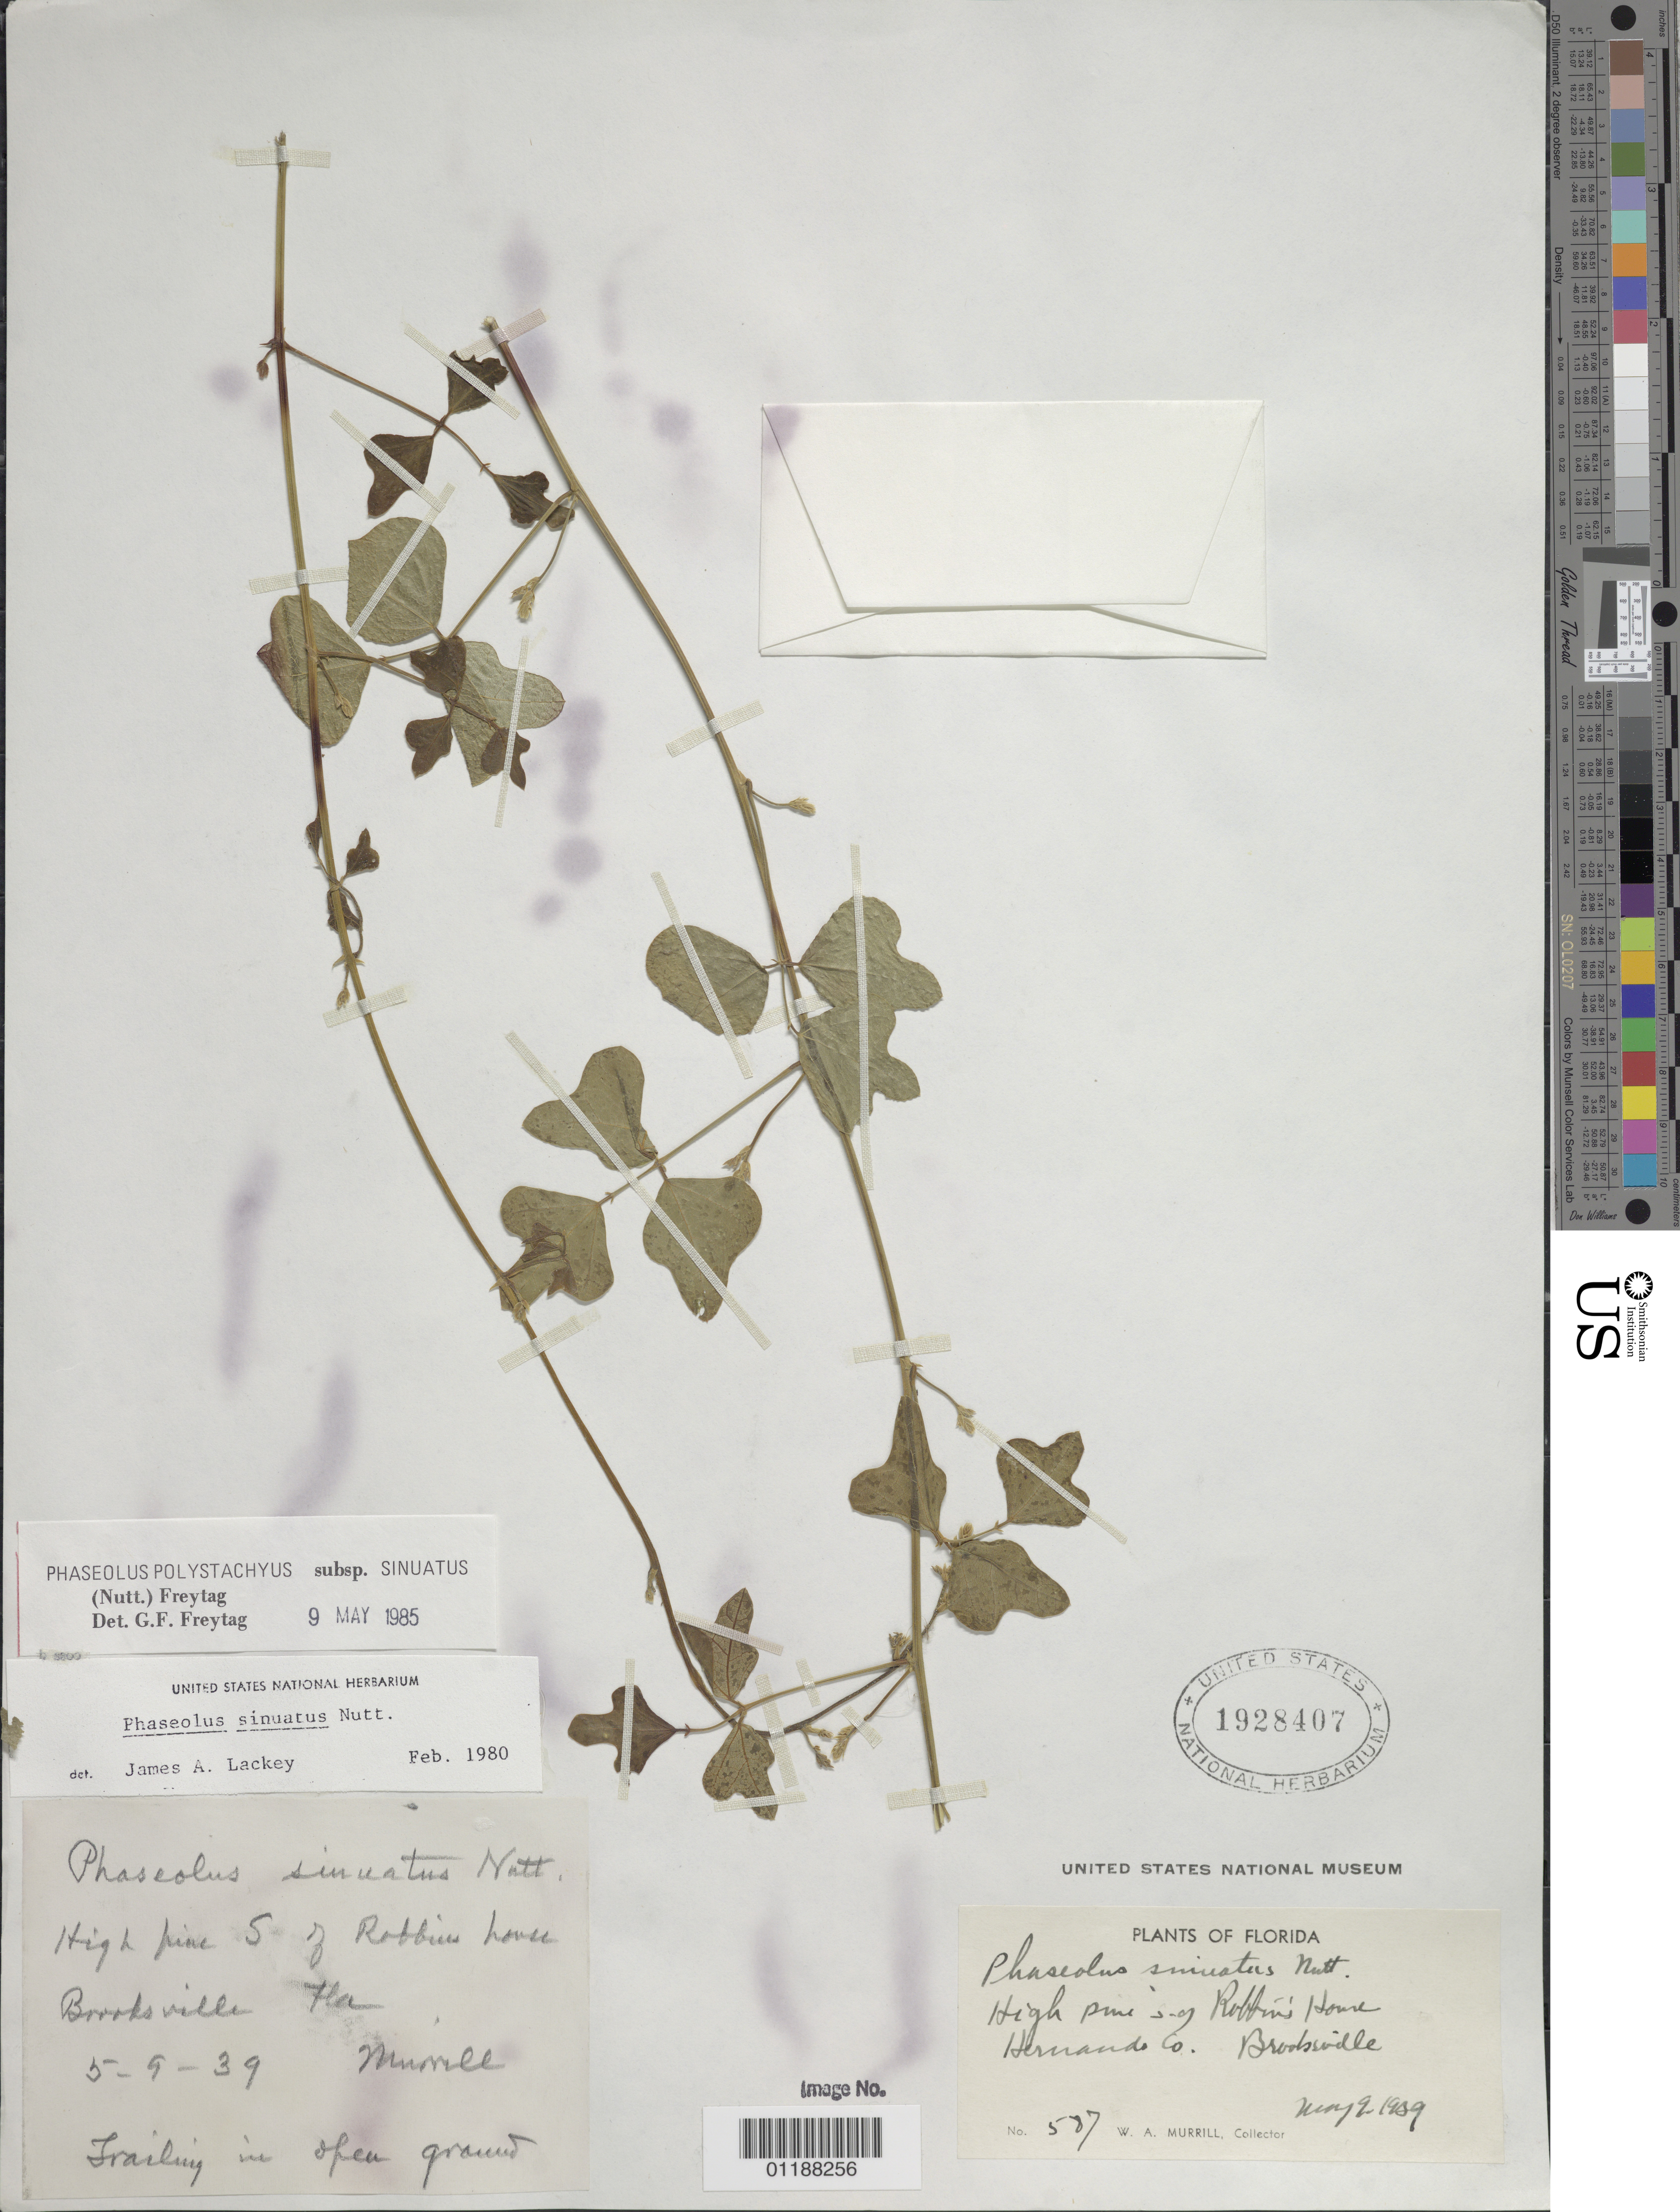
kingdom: Plantae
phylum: Tracheophyta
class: Magnoliopsida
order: Fabales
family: Fabaceae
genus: Phaseolus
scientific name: Phaseolus polystachios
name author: (L.) Britton, Stearns & Poggenb.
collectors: W. A. Murrill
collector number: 587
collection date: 1939-05-09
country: United States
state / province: Florida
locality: High pine s. of Robbin's House, Hernando Co., Brooksville.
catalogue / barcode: US 1928407